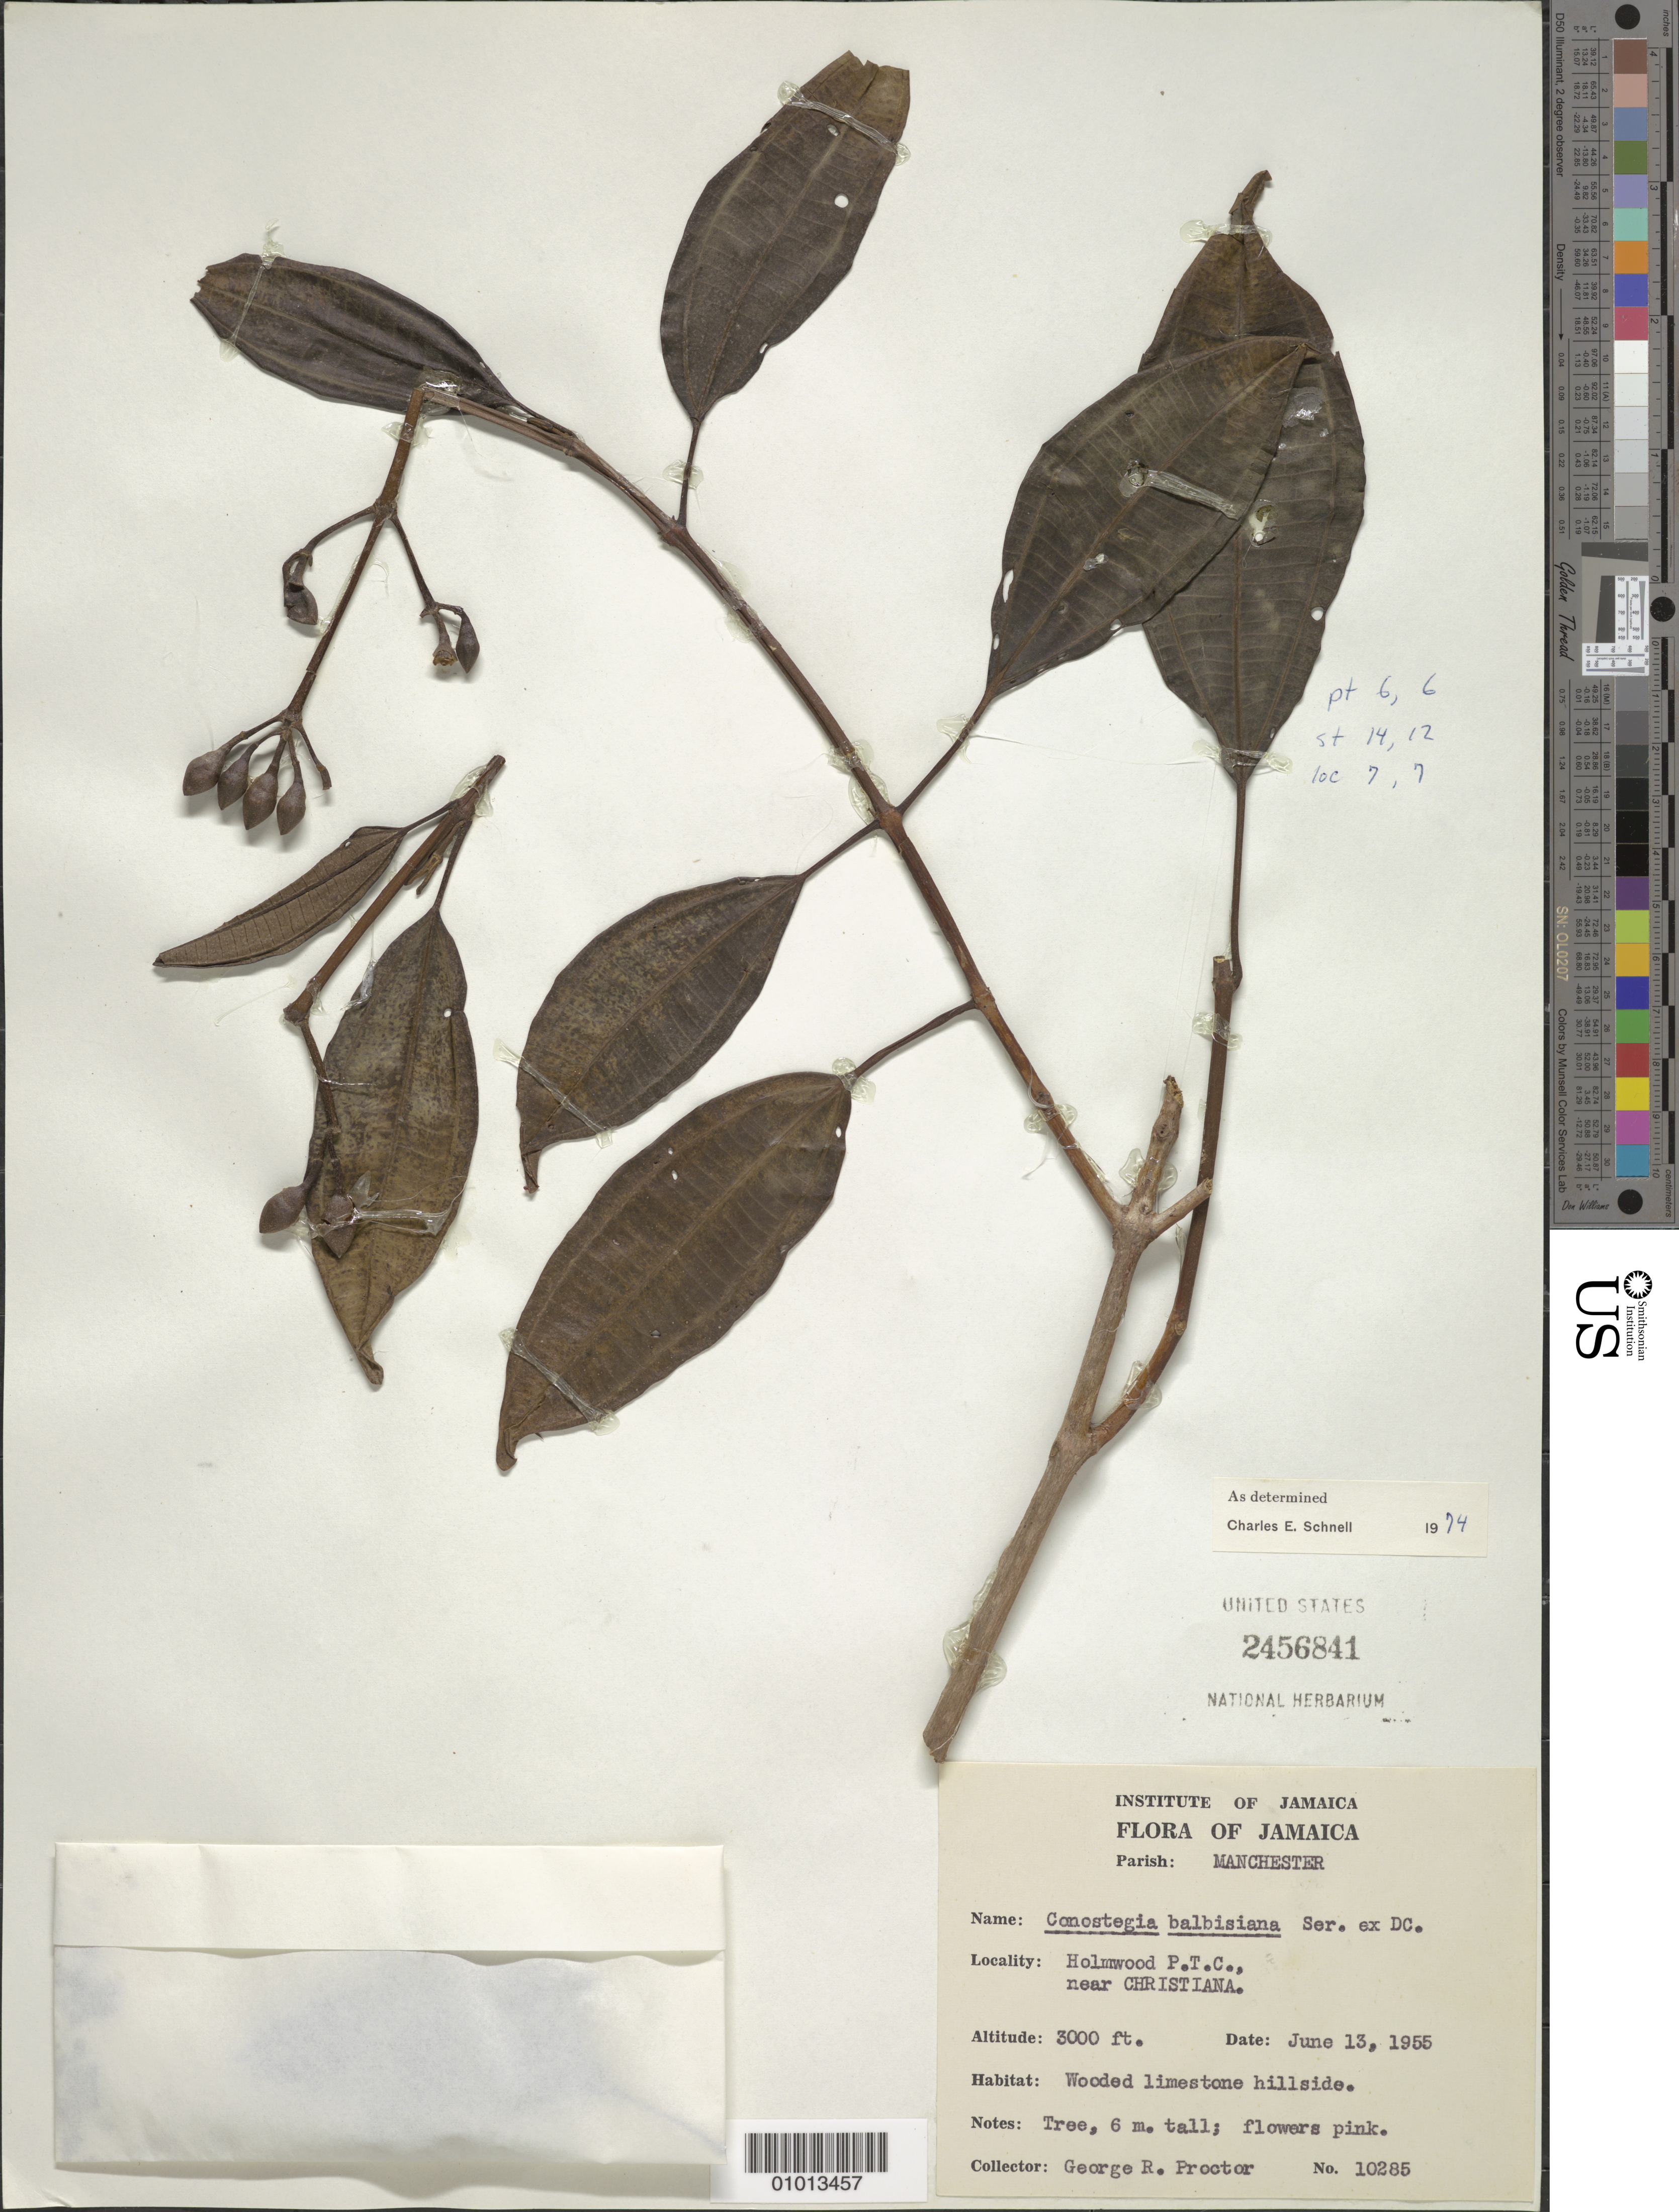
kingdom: Plantae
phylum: Tracheophyta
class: Magnoliopsida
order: Myrtales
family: Melastomataceae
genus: Conostegia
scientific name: Conostegia balbisiana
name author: Ser. ex DC.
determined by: Schnell, C. E.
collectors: G. R. Proctor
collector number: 10285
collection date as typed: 13 Jun 1955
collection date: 1955-06-13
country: Jamaica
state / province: Manchester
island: Jamaica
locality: Holmwood P.T.C., near Christiana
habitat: Wooded limestone hillside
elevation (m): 914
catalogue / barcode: US 2456841